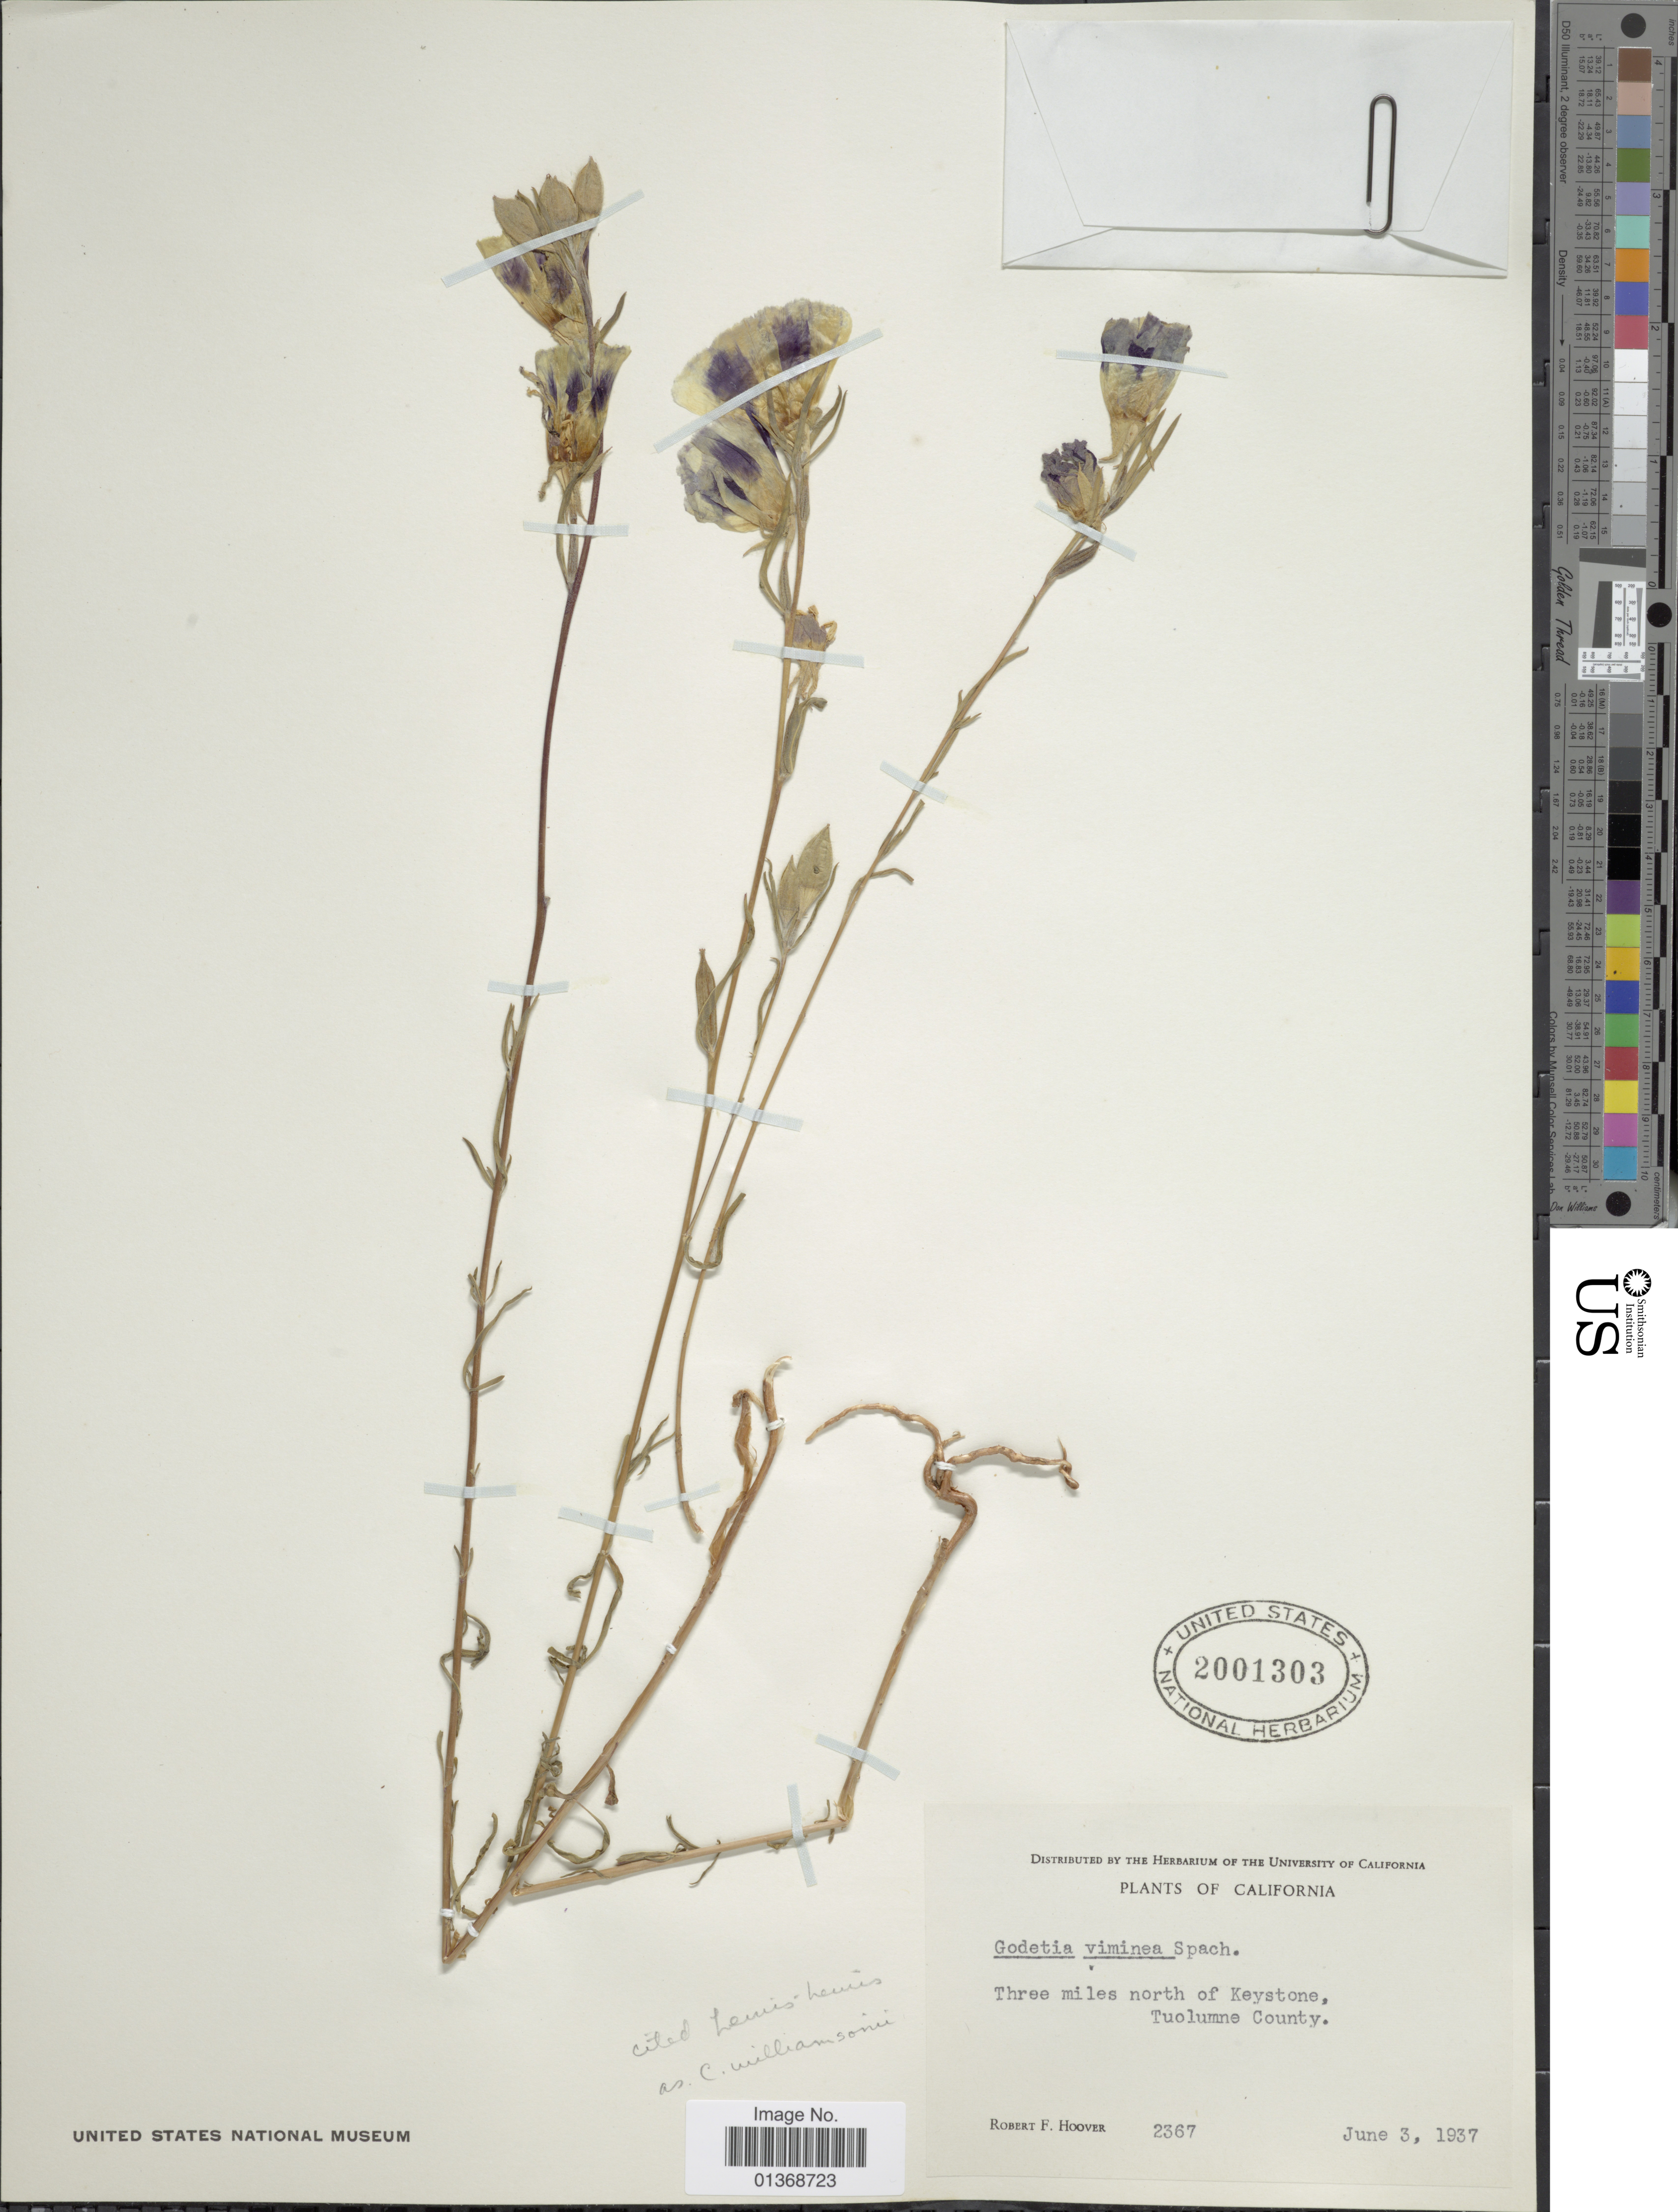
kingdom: Plantae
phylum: Tracheophyta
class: Magnoliopsida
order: Myrtales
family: Onagraceae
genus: Clarkia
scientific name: Clarkia williamsonii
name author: (Durand & Hilg.) F. H. Lewis & M.E. Lewis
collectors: R. F. Hoover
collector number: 2367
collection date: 1937-06-03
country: United States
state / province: California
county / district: Tuolumne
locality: Three miles north of Keystone, Tuolumne County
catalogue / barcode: US 2001303